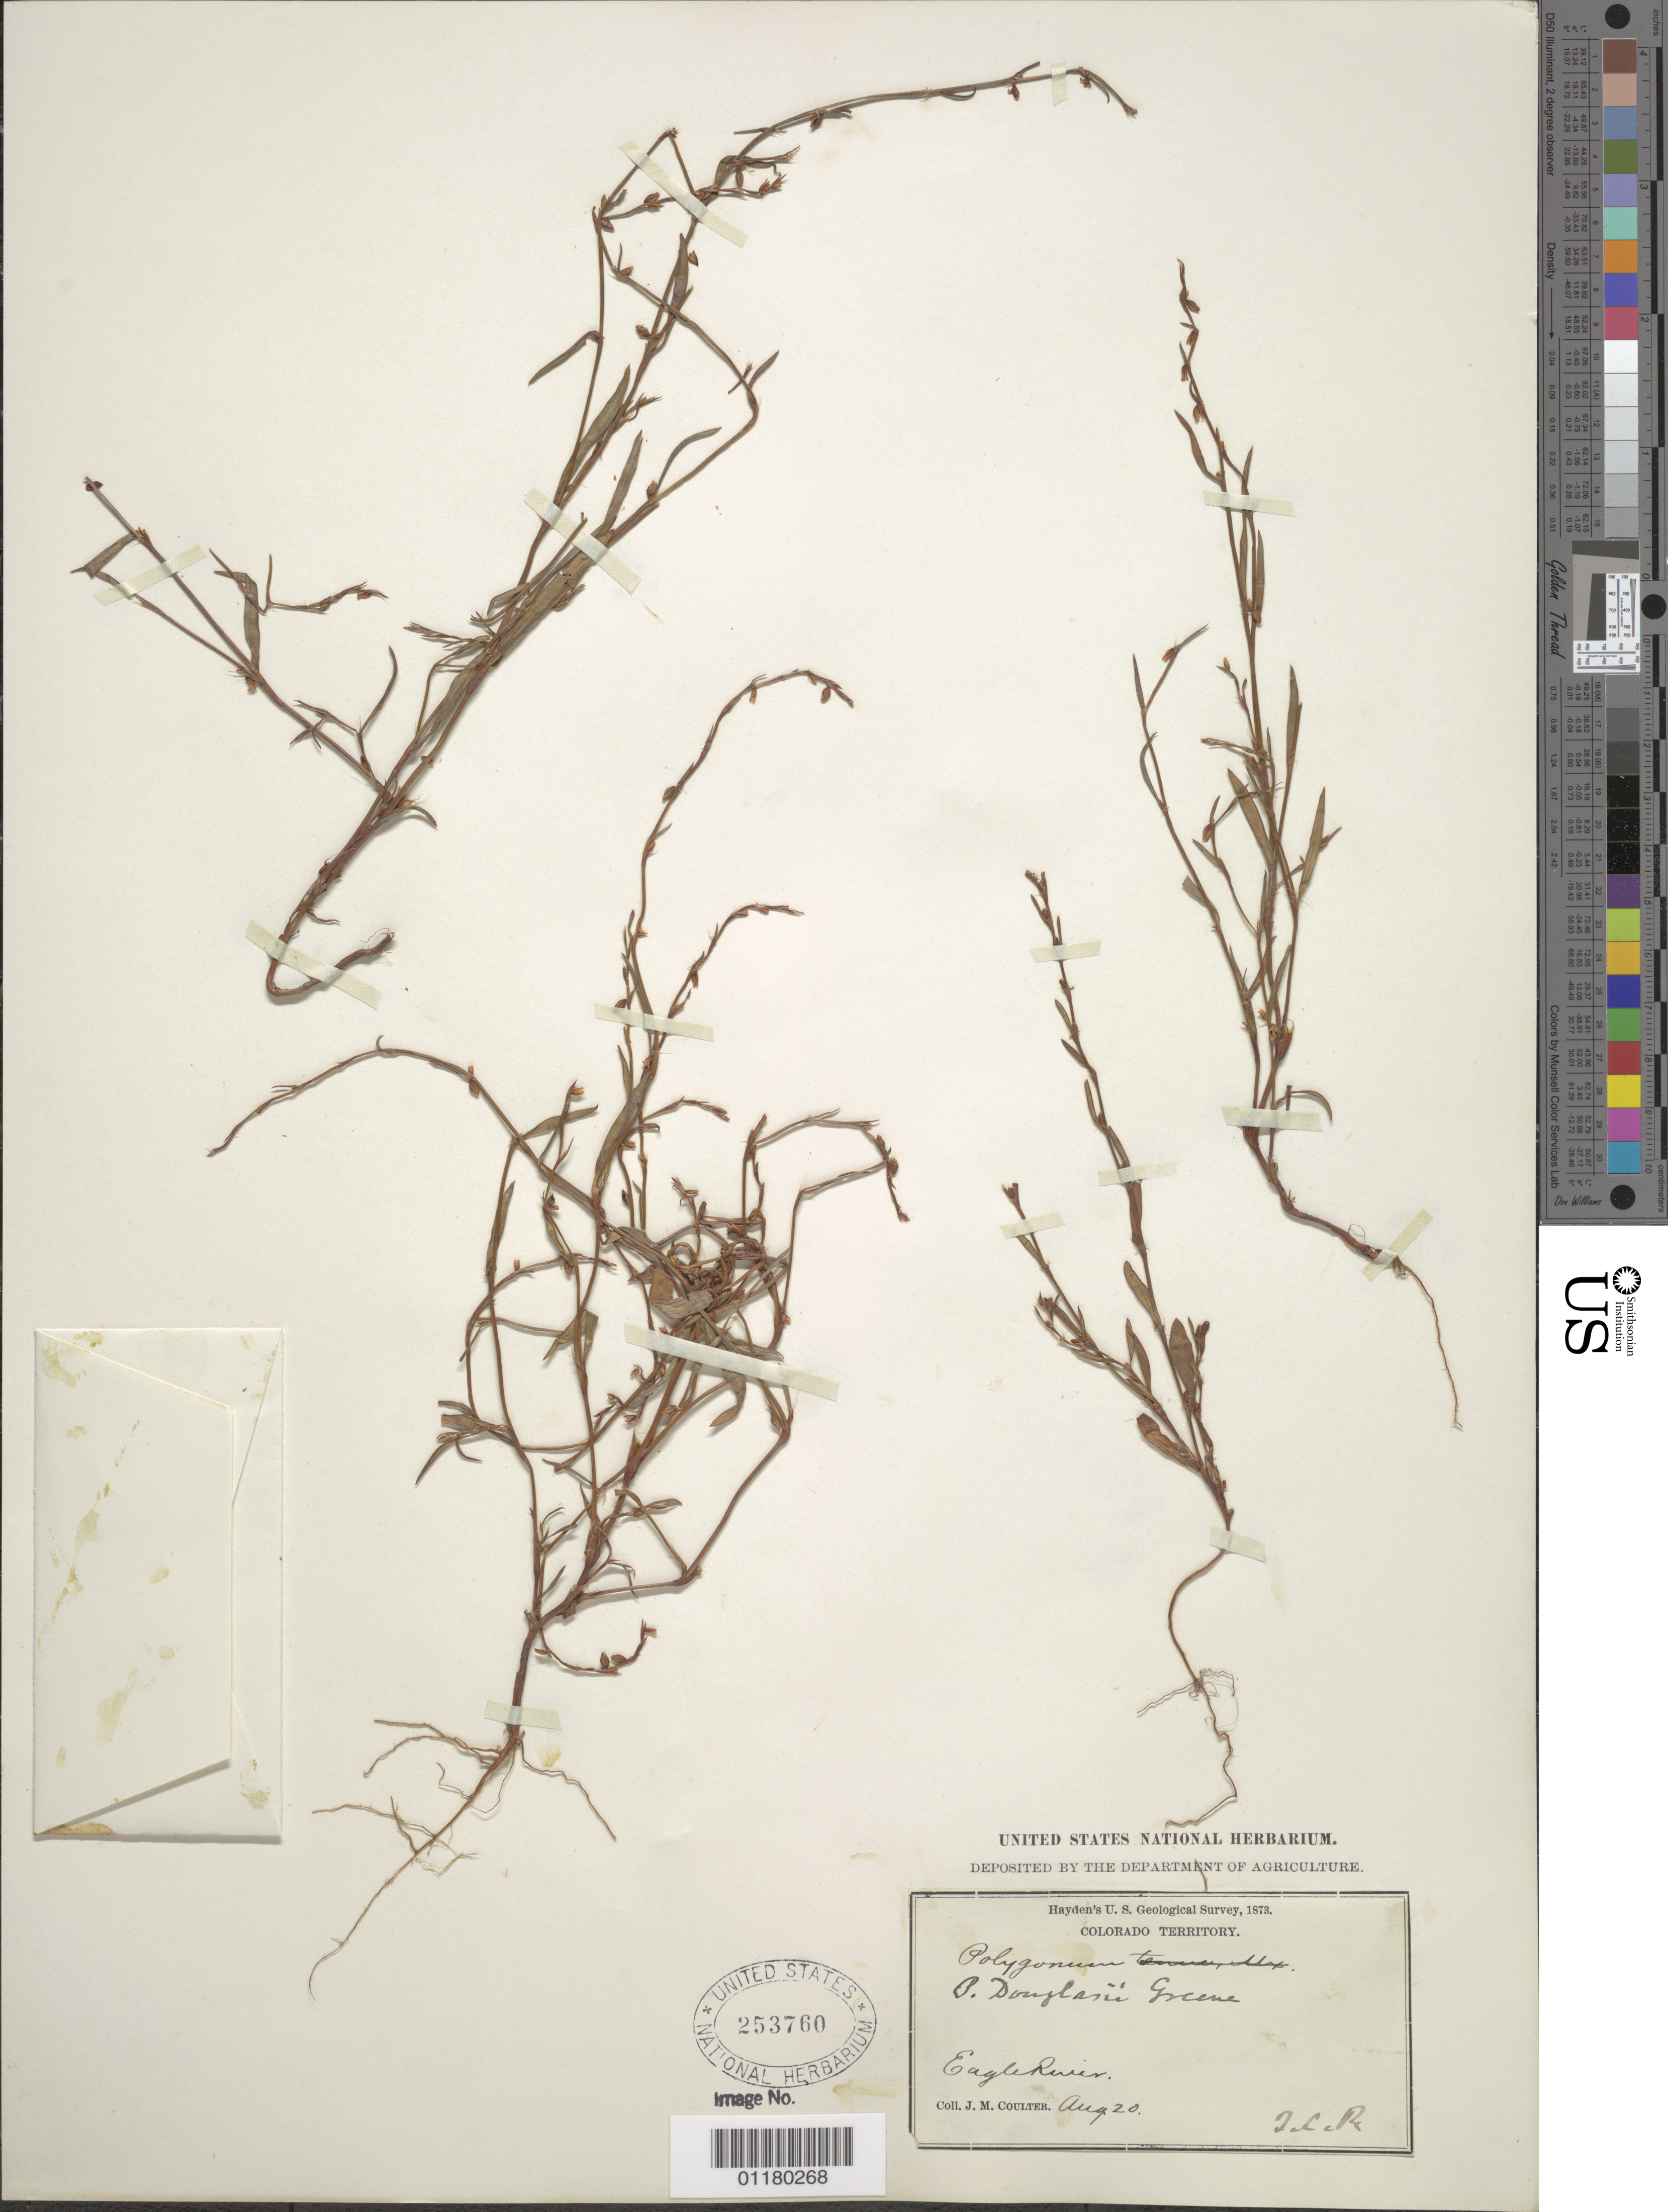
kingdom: Plantae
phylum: Tracheophyta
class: Magnoliopsida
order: Caryophyllales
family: Polygonaceae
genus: Polygonum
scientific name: Polygonum douglasii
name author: Greene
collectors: J. M. Coulter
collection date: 1873-08-20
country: United States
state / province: Colorado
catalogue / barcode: US 253760